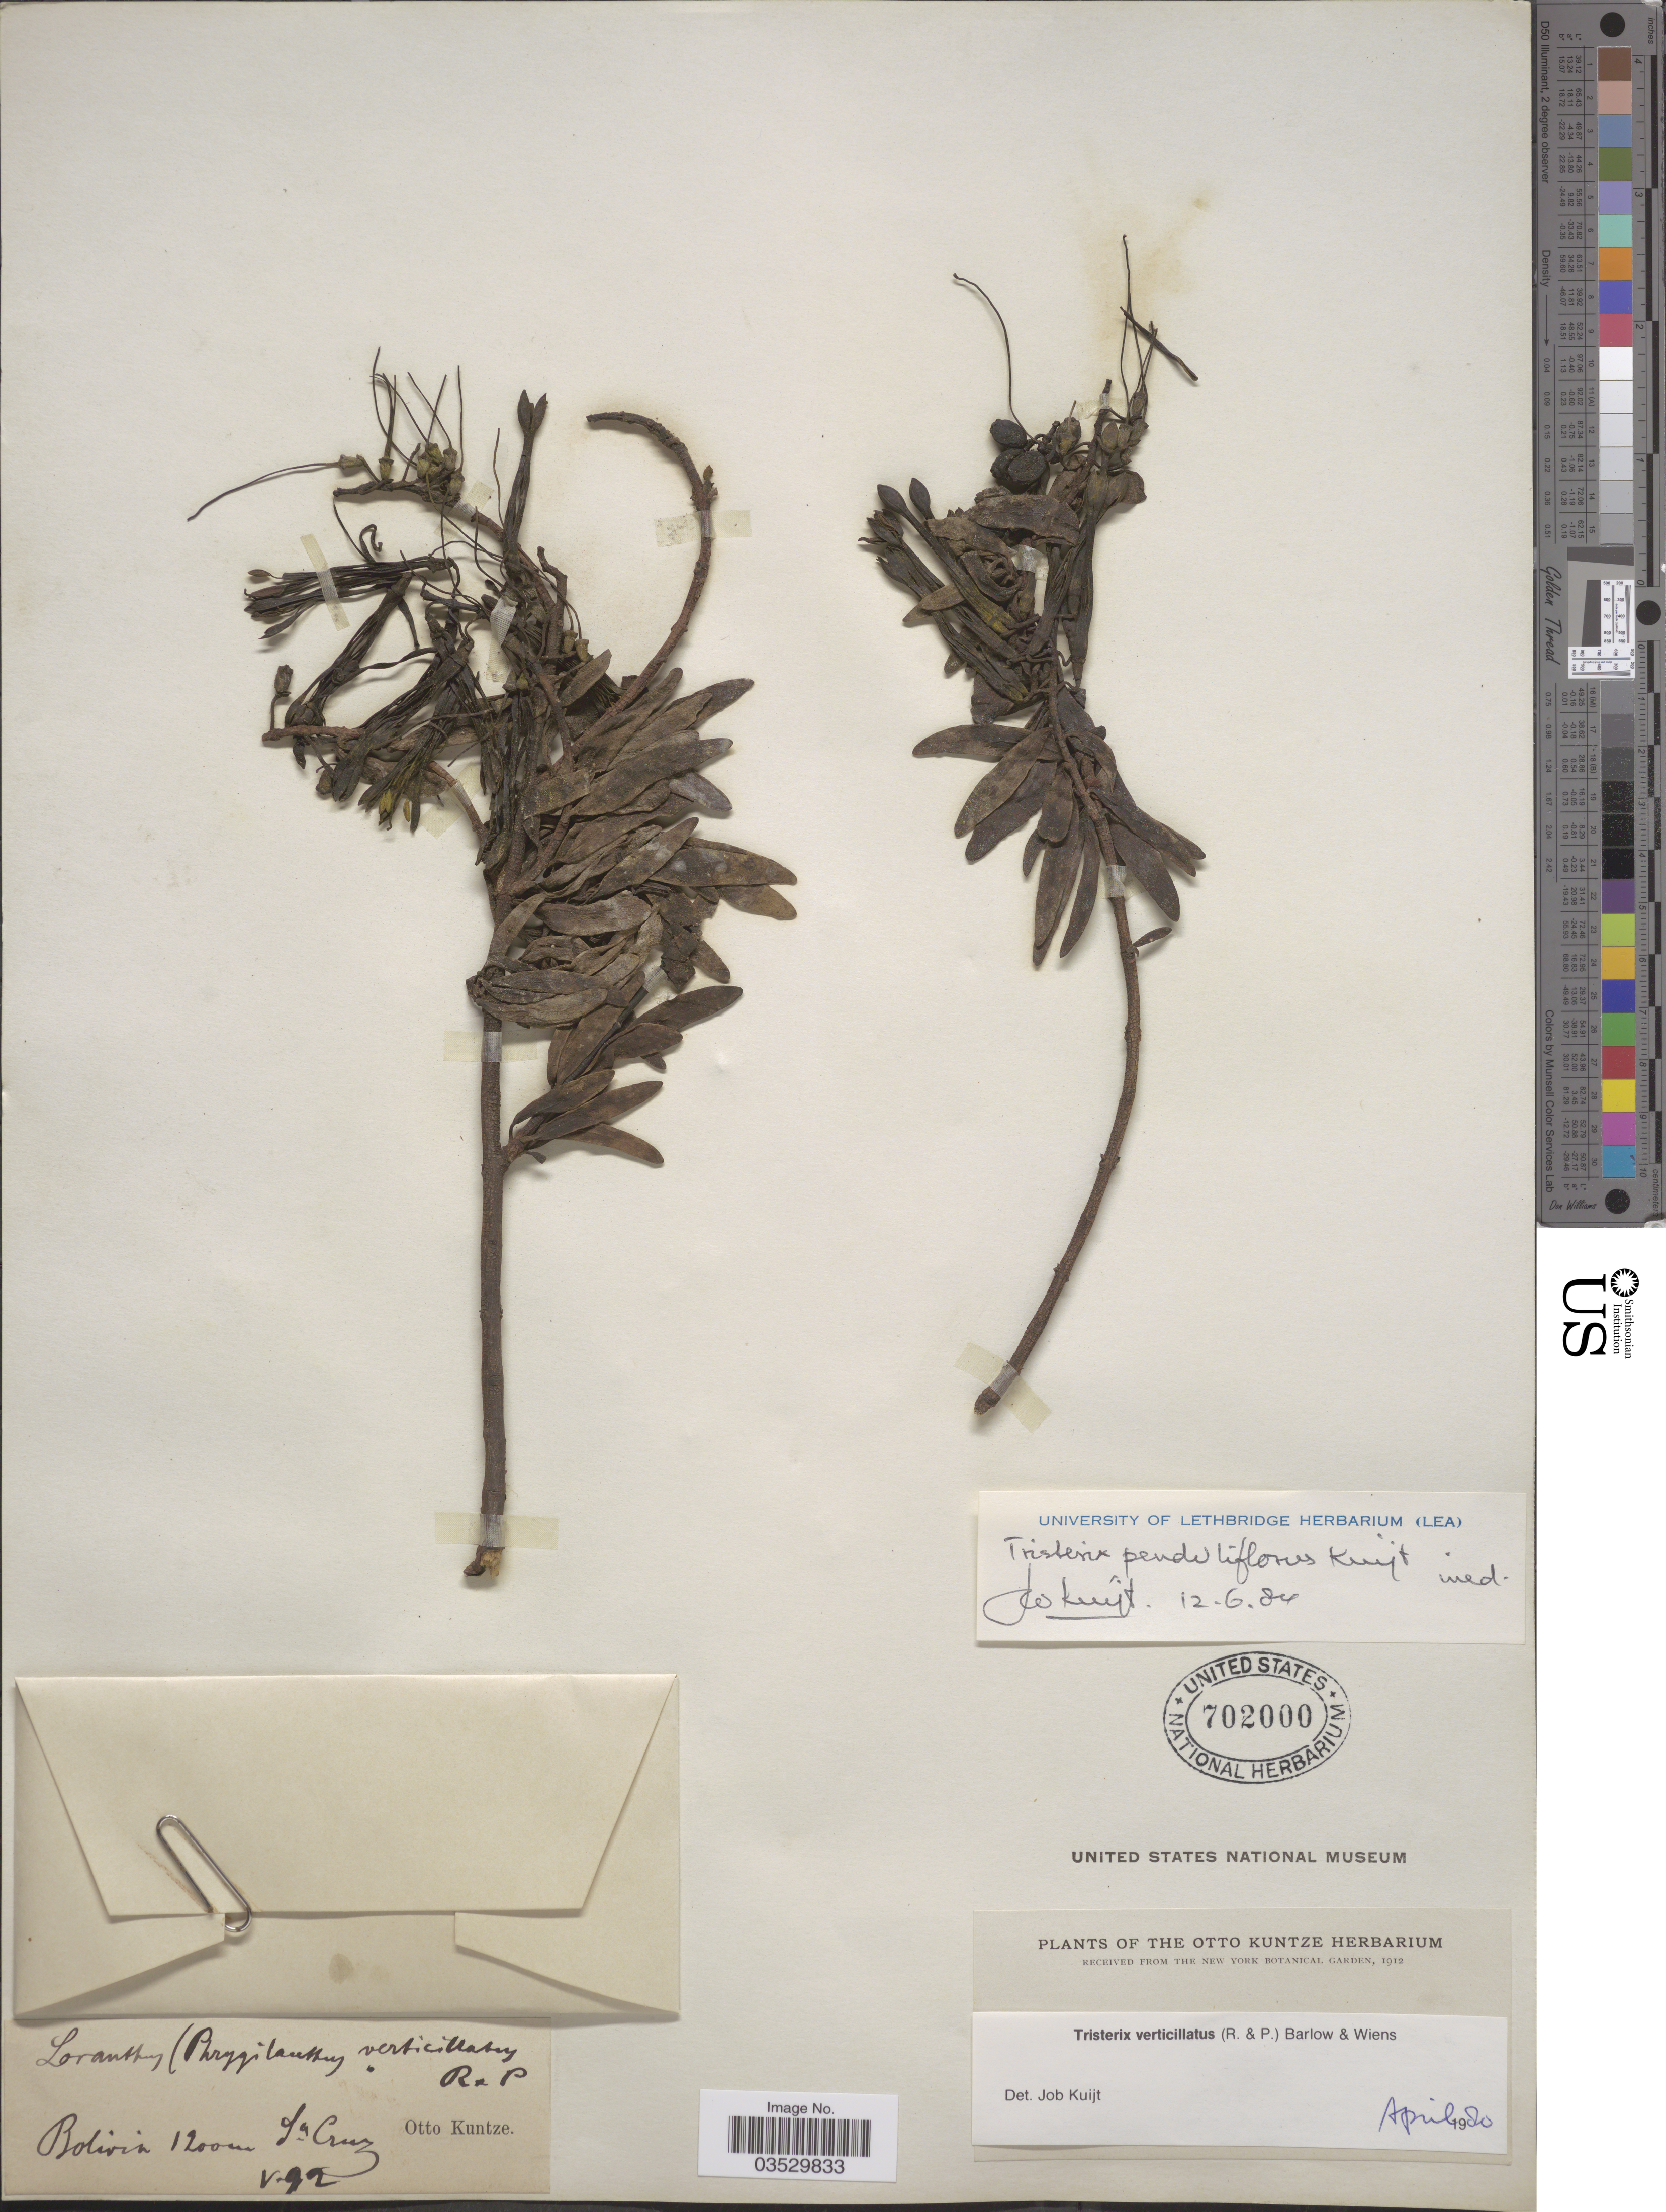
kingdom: Plantae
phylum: Tracheophyta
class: Magnoliopsida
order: Santalales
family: Loranthaceae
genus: Tristerix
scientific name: Tristerix penduliflorus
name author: Kuijt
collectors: C.E.O. Kuntze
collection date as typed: Transcribed d/m/y: /5/92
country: Bolivia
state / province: Santa Cruz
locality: Sa Cruz.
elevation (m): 1200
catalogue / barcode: US 702000